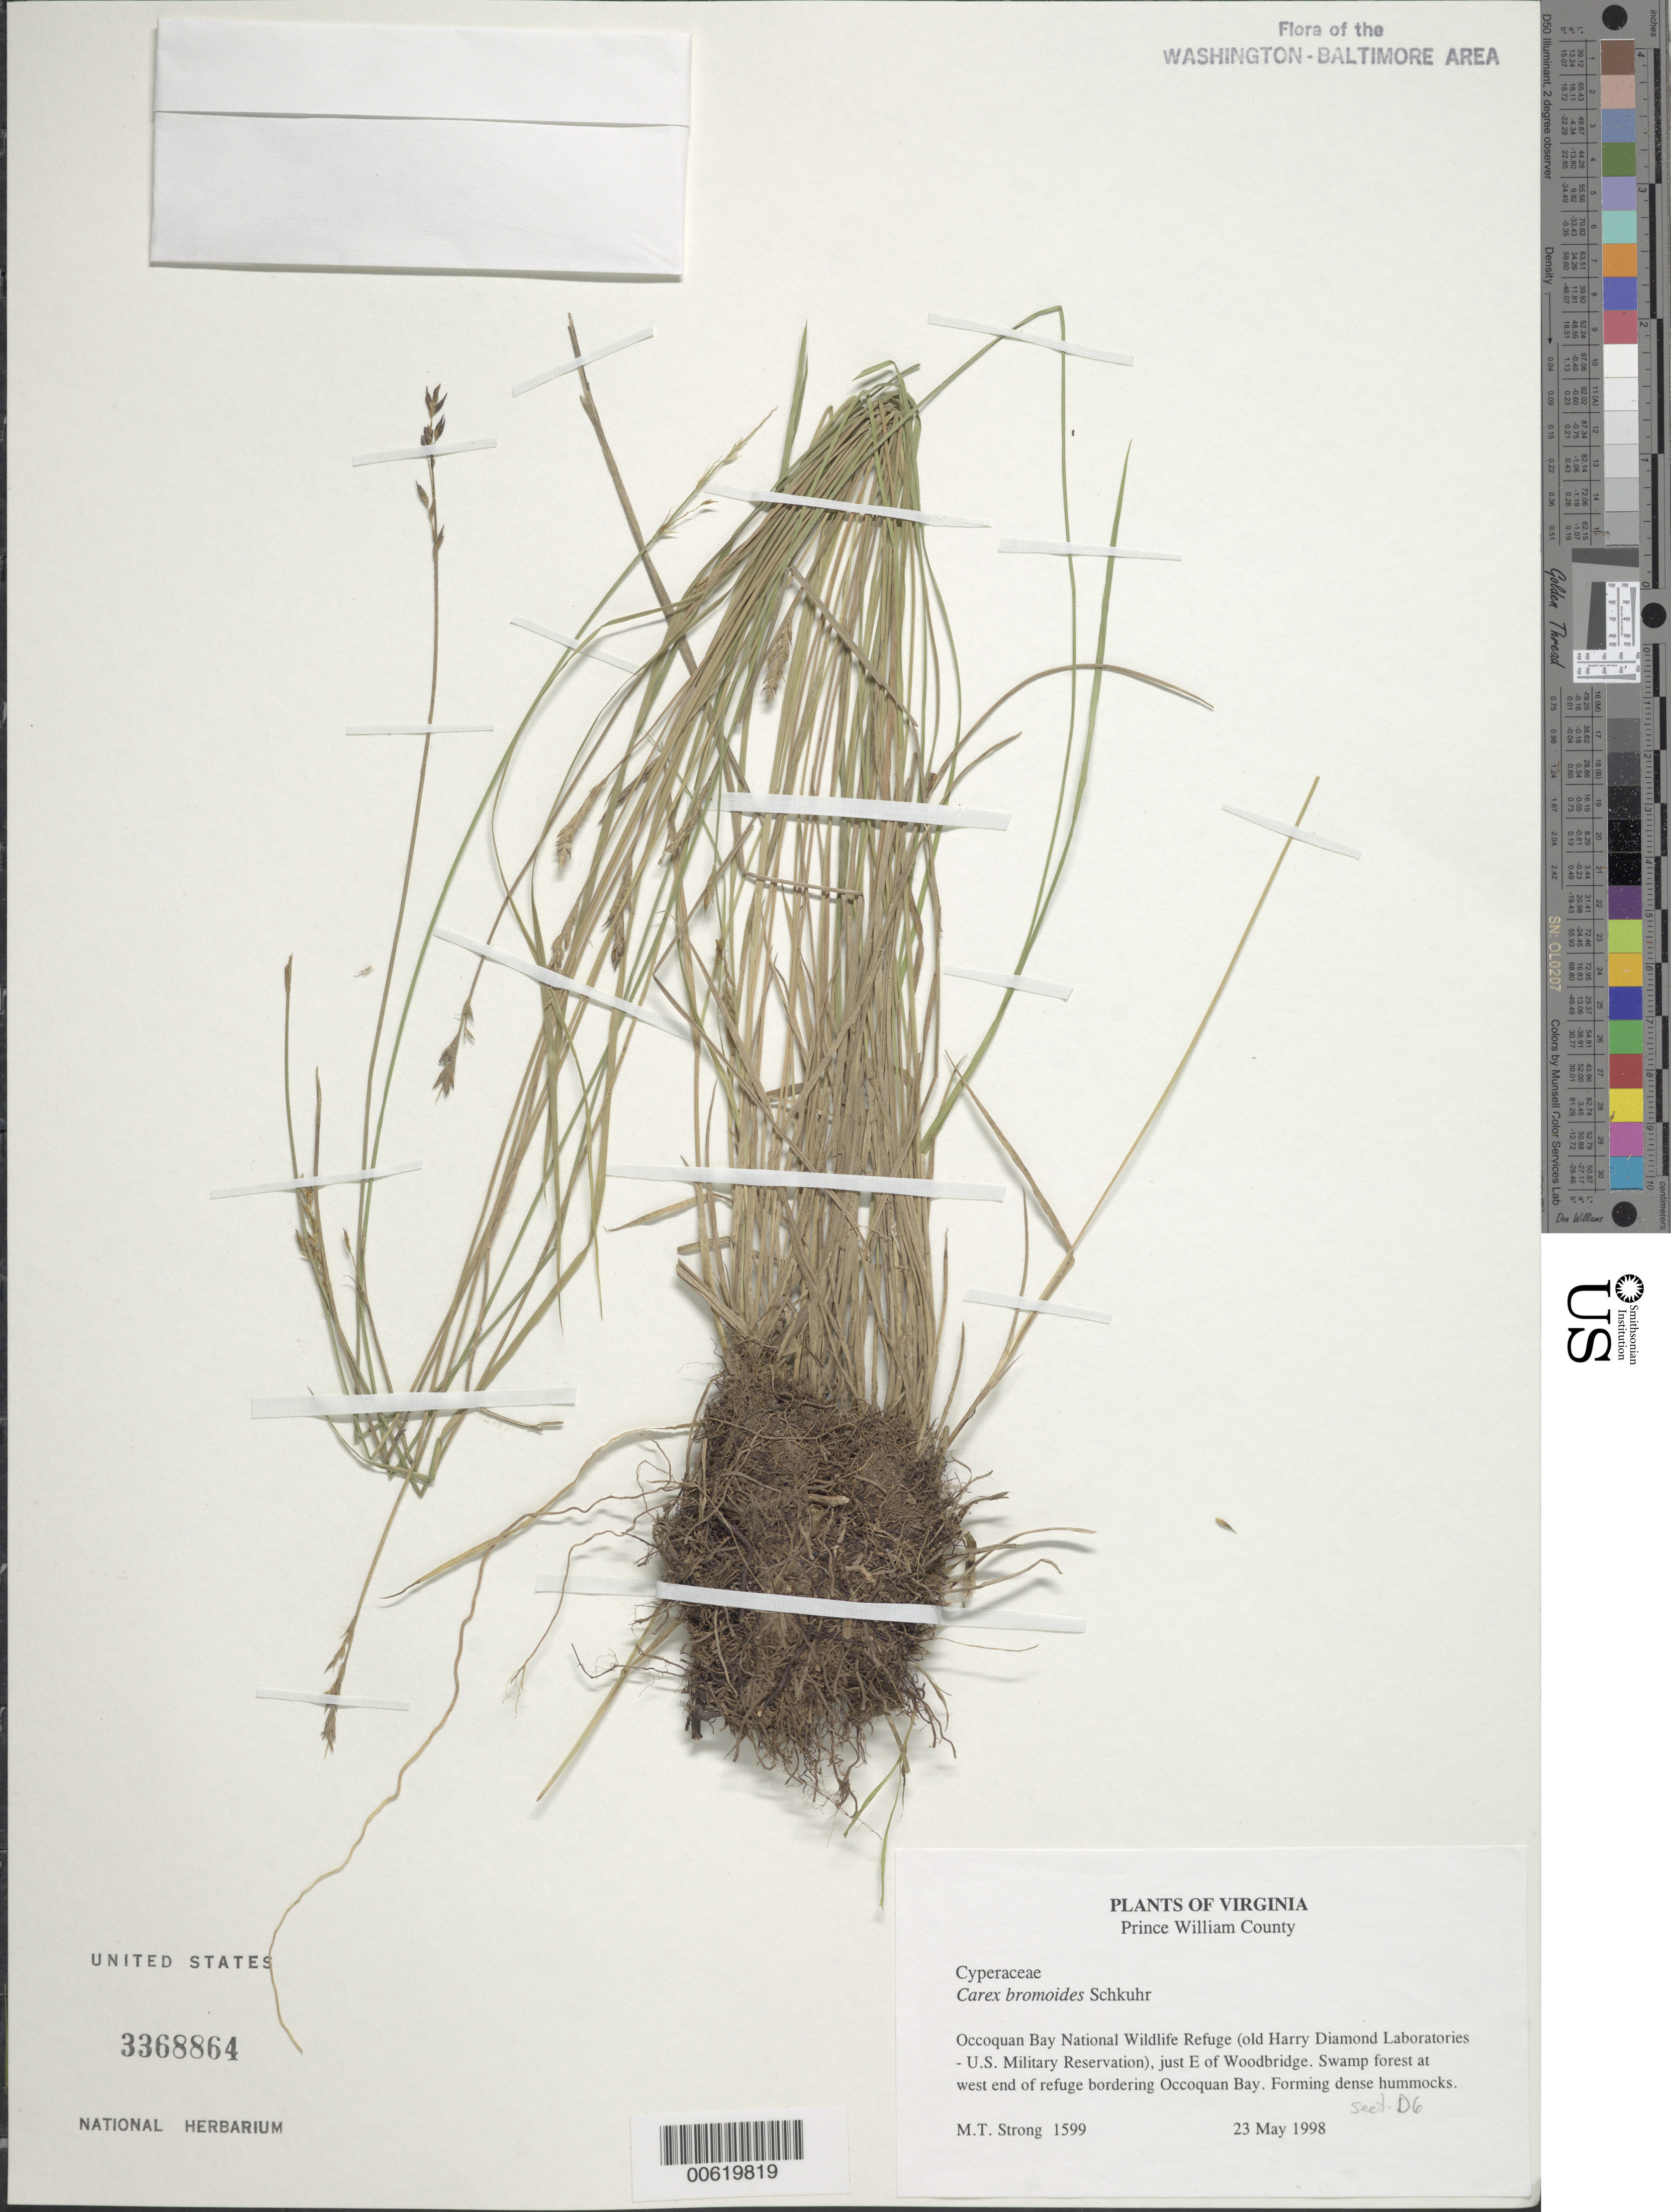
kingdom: Plantae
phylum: Tracheophyta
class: Liliopsida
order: Poales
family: Cyperaceae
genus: Carex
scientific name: Carex bromoides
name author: Willd.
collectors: M. T. Strong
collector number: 1599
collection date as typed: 23 May 1998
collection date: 1998-05-23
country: United States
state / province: Virginia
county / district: Prince William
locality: Occoquan Bay National Wildlife Refuge (old Harry Diamond Laboratories - U.S. Military Reservation), just E of Woodbridge.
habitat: Swamp forest at west end of refuge bordering Occoquan Bay.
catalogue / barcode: US 3368864